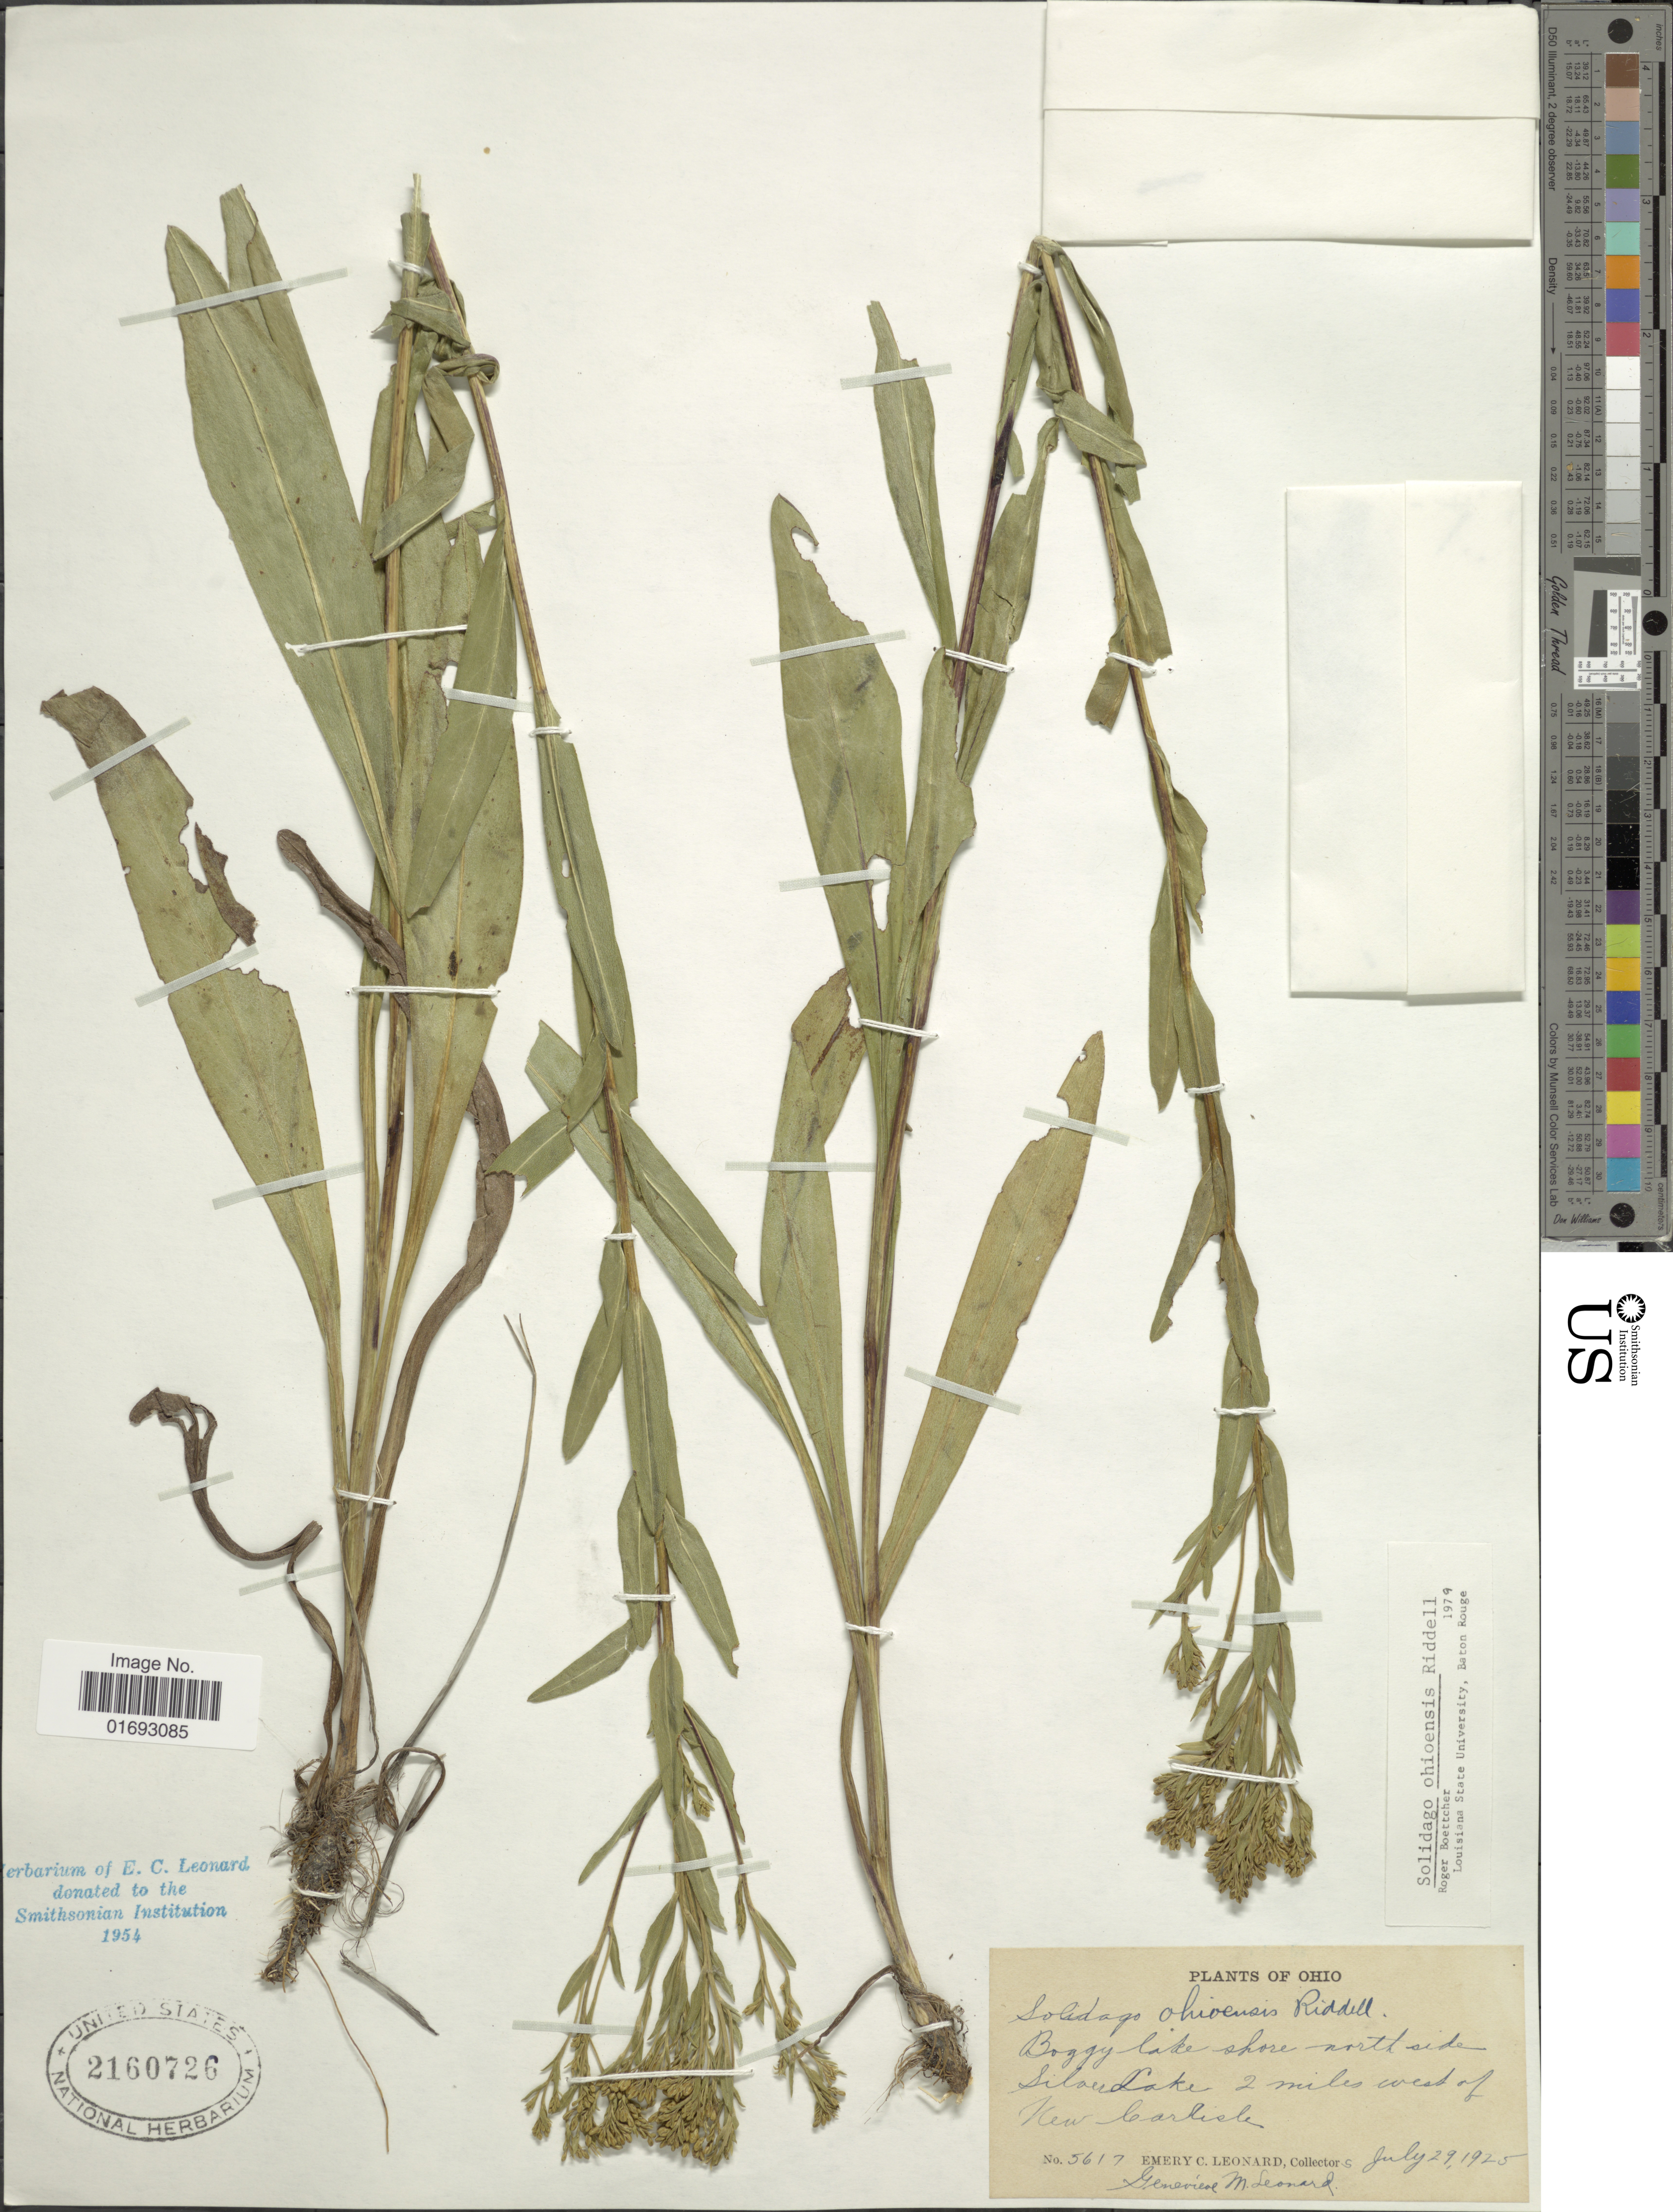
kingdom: Plantae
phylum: Tracheophyta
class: Magnoliopsida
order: Asterales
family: Asteraceae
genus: Oligoneuron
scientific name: Oligoneuron ohioense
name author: (Riddell) G.N. Jones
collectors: E. C. Leonard & G. M. Leonard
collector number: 5617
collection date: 1925-07-29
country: United States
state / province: Ohio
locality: Boggy lake shore north side Silau Lake, 2 miles west of New Carlisle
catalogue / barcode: US 2160726